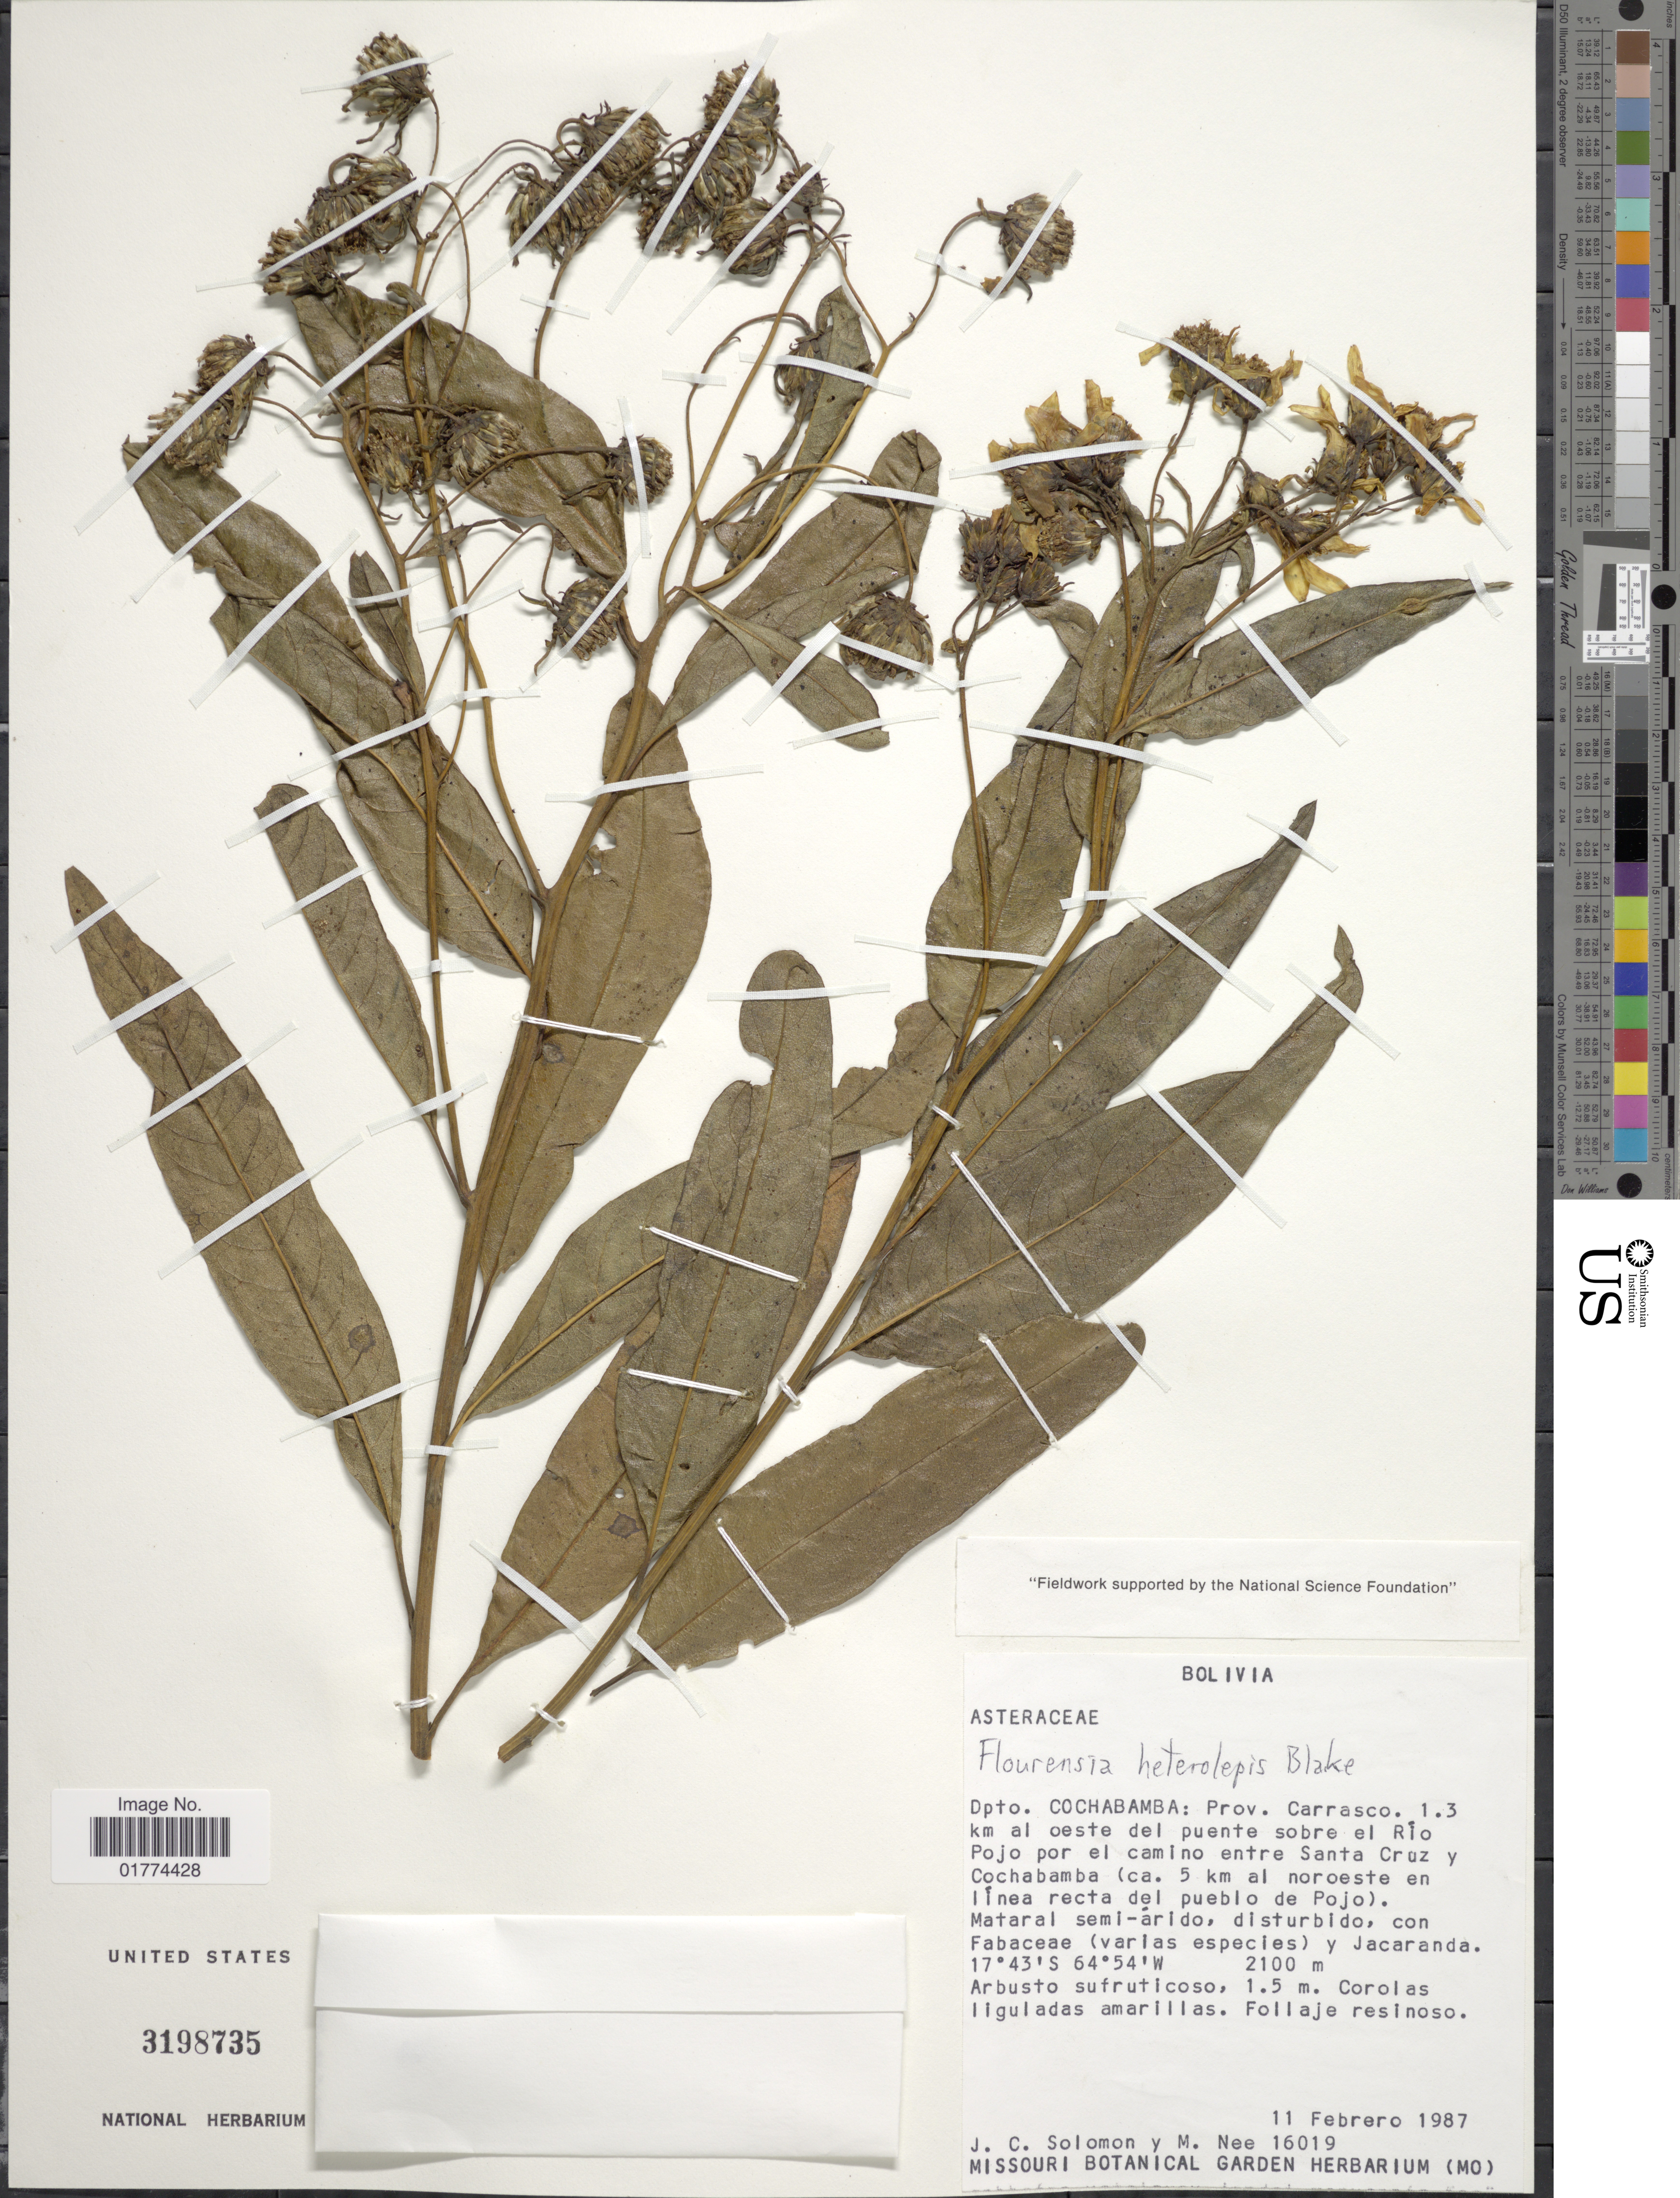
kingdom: Plantae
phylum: Tracheophyta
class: Magnoliopsida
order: Asterales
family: Asteraceae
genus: Flourensia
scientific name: Flourensia heterolepis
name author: S.F. Blake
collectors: J. C. Solomon & M. Nee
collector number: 16019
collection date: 1987-02-11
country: Bolivia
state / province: Cochabamba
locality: Prov. Carrasco. 1.3 km al oeste del puente sobre el Río Pojo por el camino entre Santa Cruz y Cochabamba (ca. 5 km al noroeste en línea recta del pueblo de Pojo)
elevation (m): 2100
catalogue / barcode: US 3198735